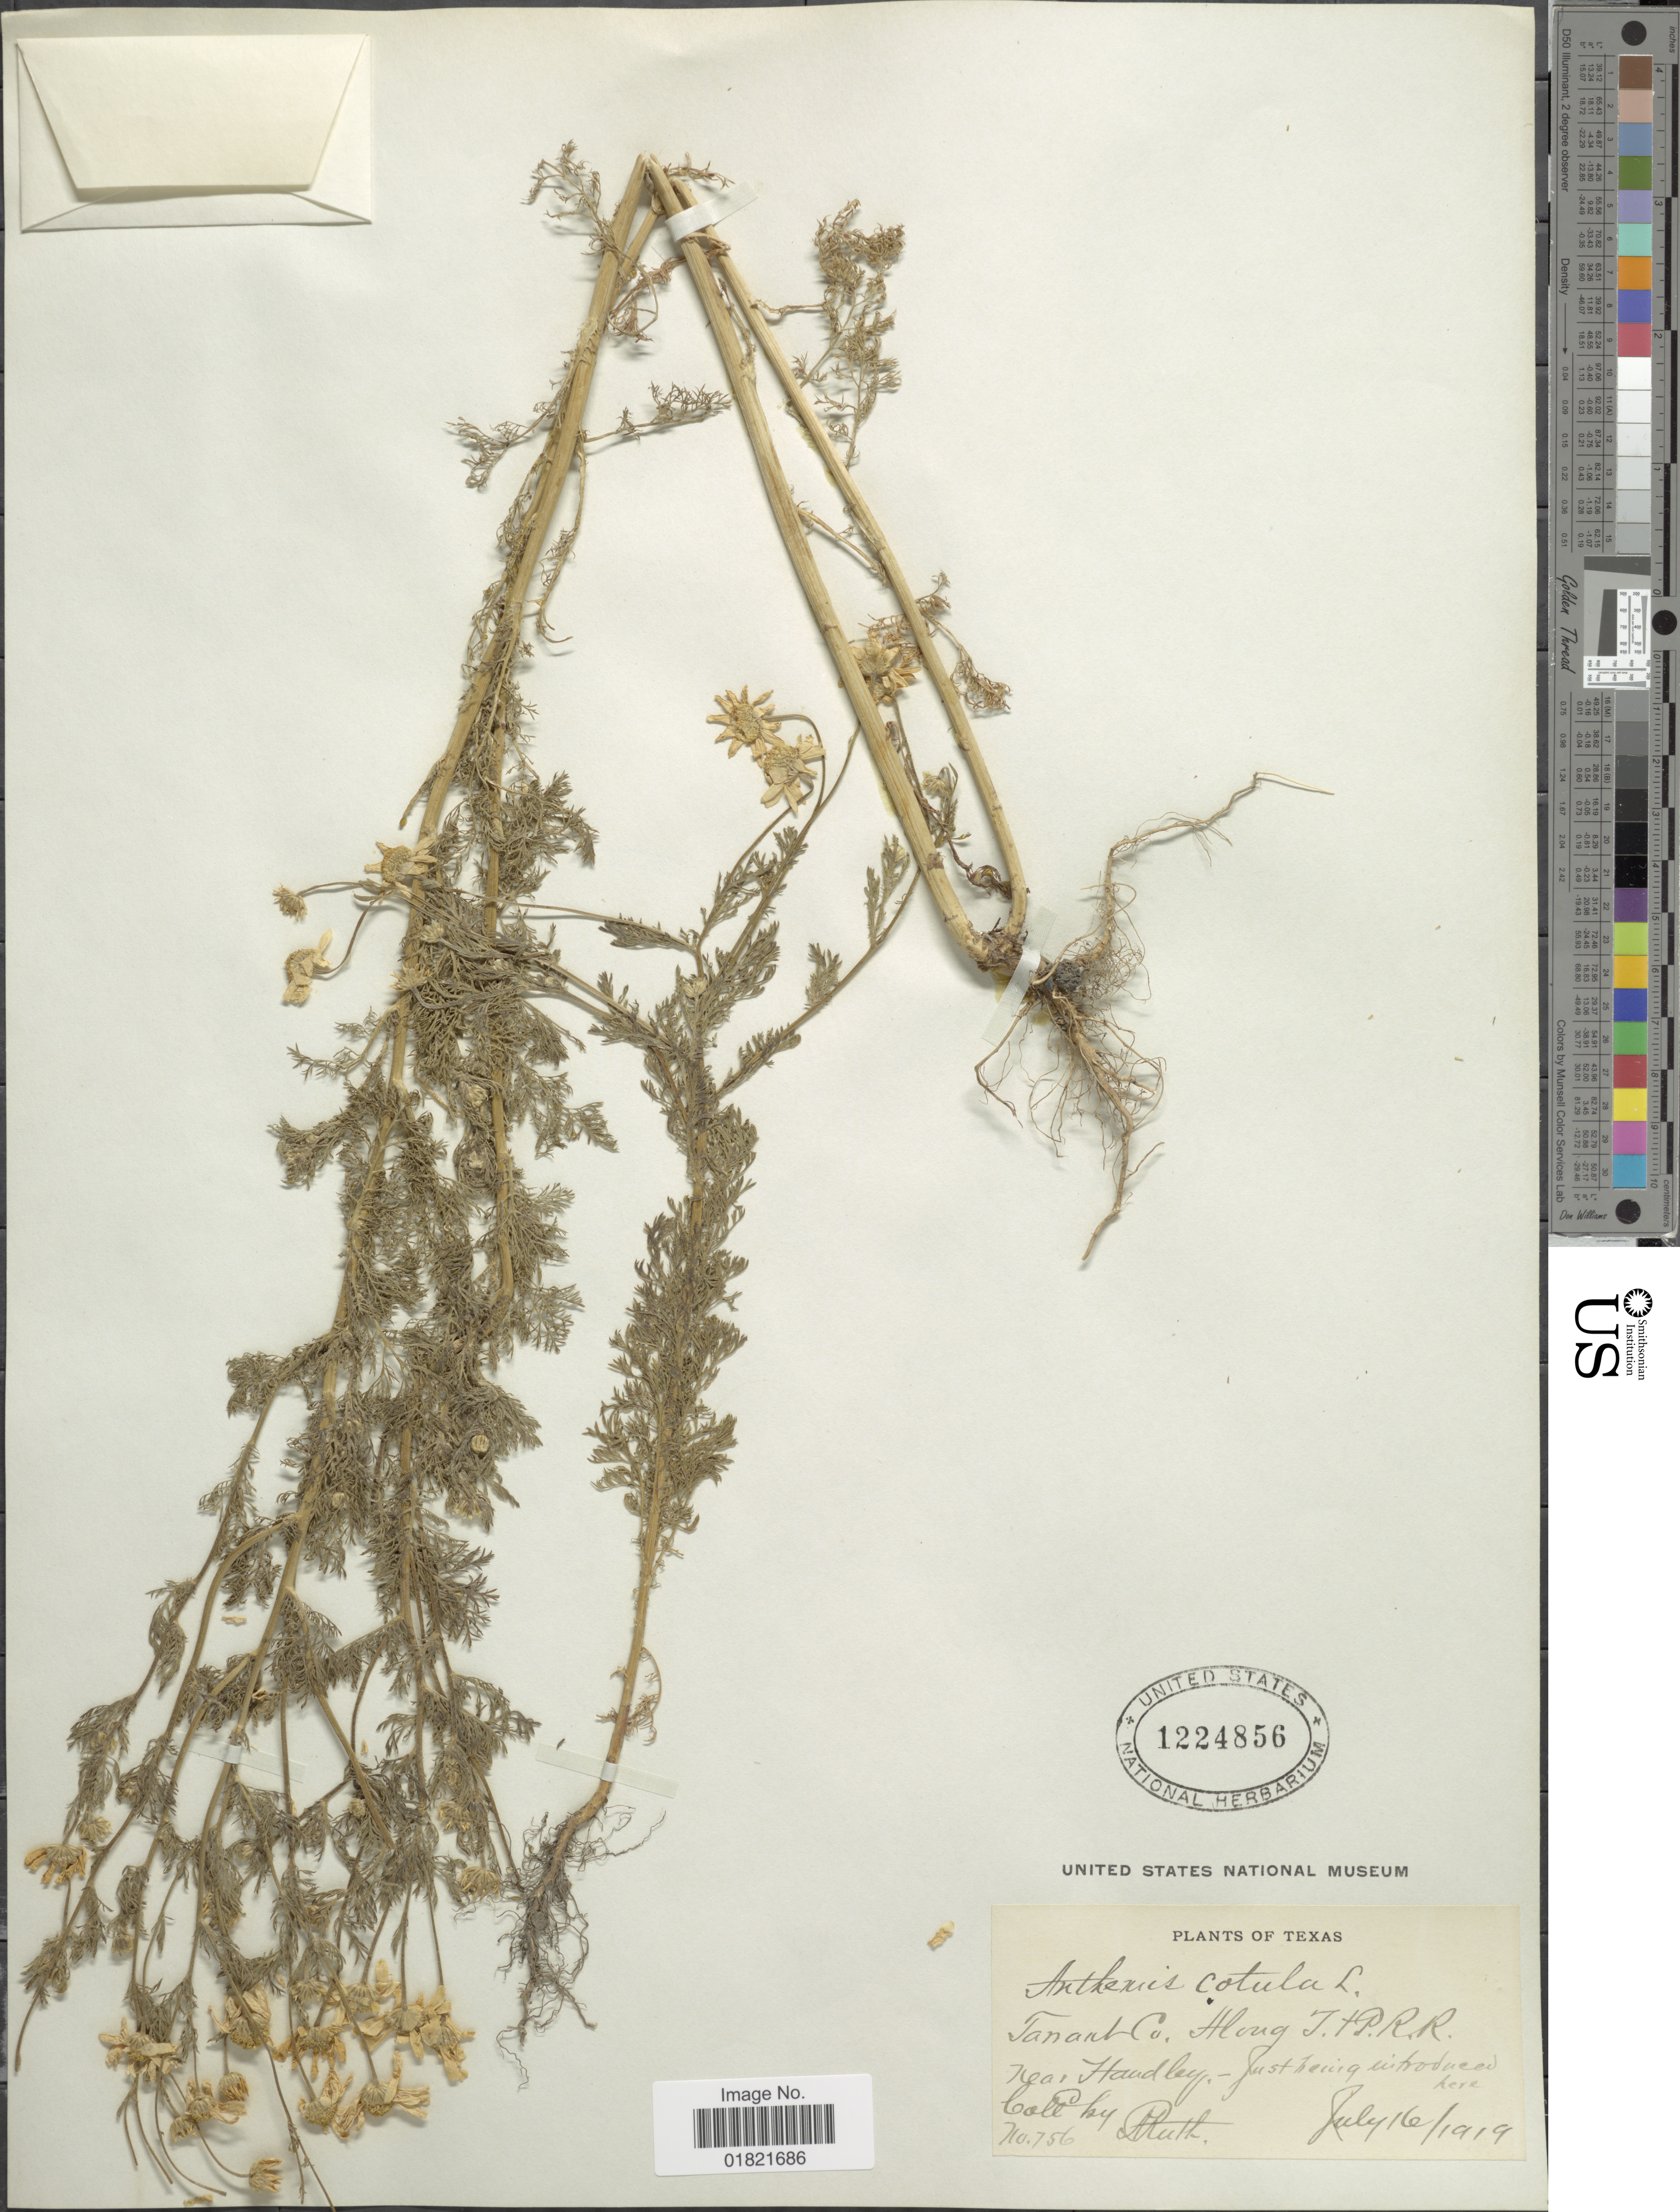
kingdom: Plantae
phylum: Tracheophyta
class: Magnoliopsida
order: Asterales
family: Asteraceae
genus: Anthemis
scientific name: Anthemis cotula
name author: L.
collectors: A. Ruth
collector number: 756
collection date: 1919-07-16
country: United States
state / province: Texas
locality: Tanat Co. Along I.T.P.R.R. near Handley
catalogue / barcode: US 1224856